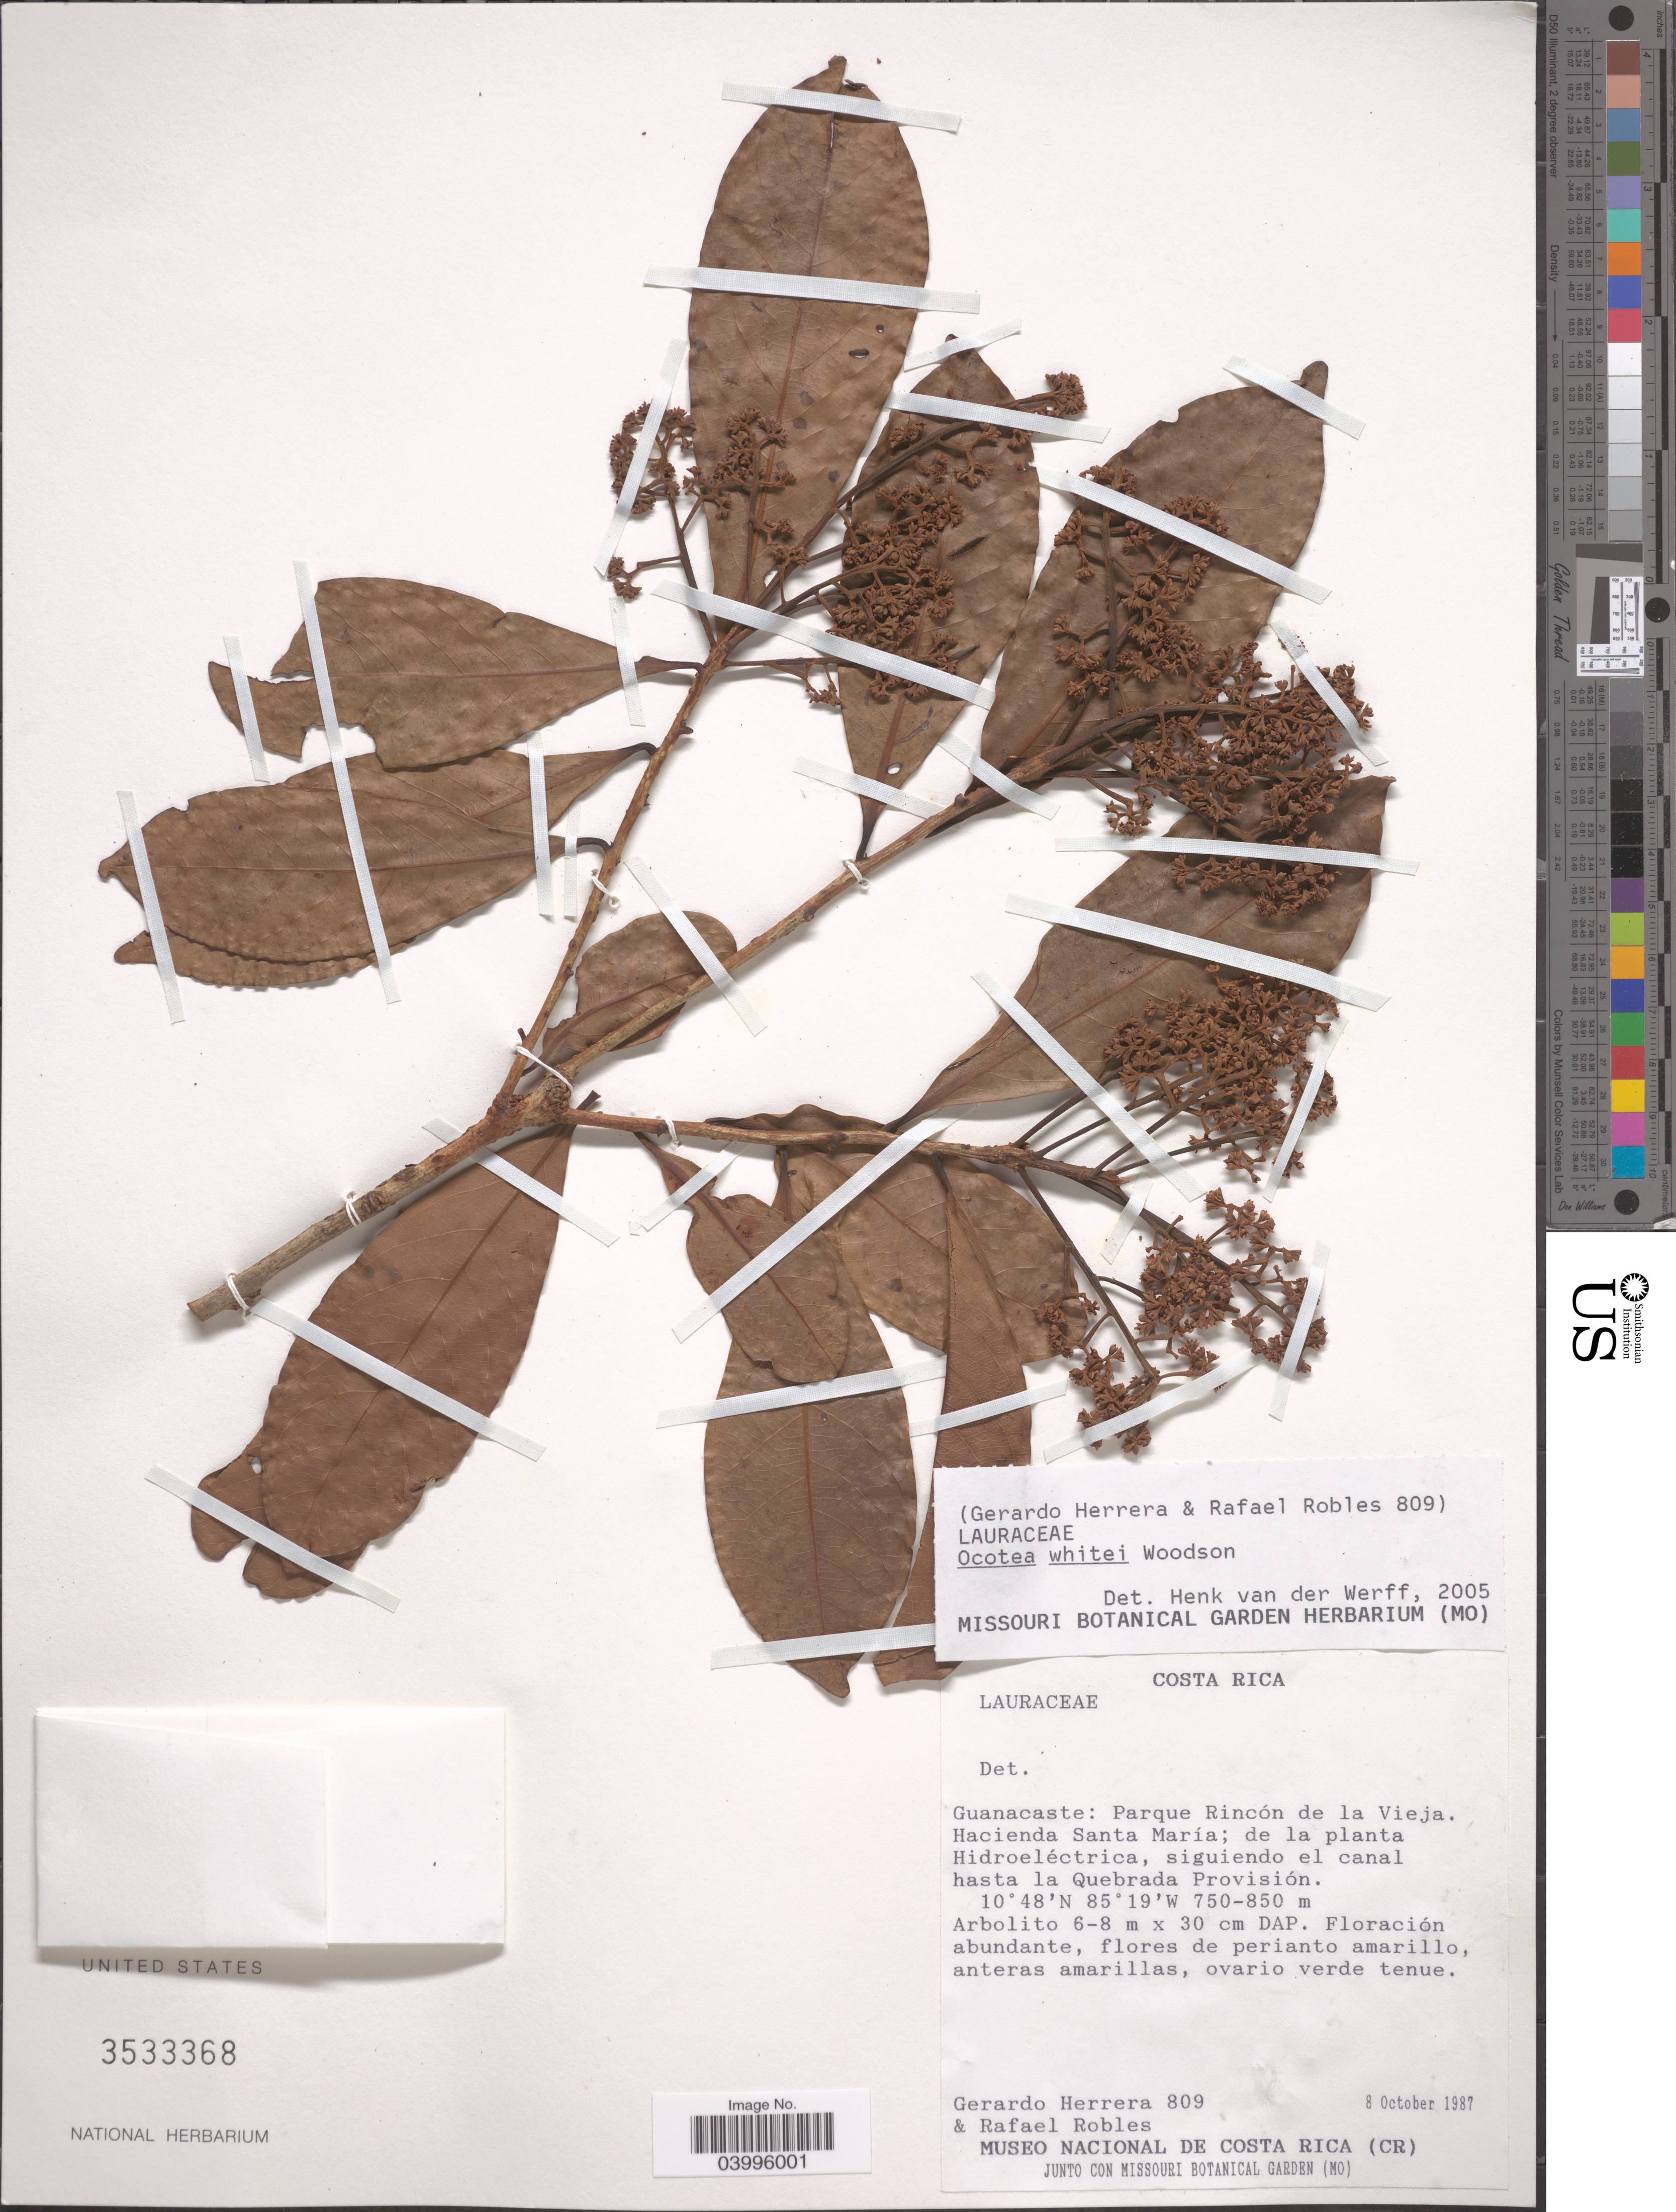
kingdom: Plantae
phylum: Tracheophyta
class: Magnoliopsida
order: Laurales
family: Lauraceae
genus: Ocotea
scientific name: Ocotea whitei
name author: Woodson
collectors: G. Herrera & R. Robles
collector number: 809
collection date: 1987-10-08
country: Costa Rica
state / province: Guanacaste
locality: Parque Rincón de la Vieja. Hacienda Santa María; de la planta Hidroelélectrica, siguiendo el canal hasta la Quebrada Provisión.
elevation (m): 750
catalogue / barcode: US 3533368